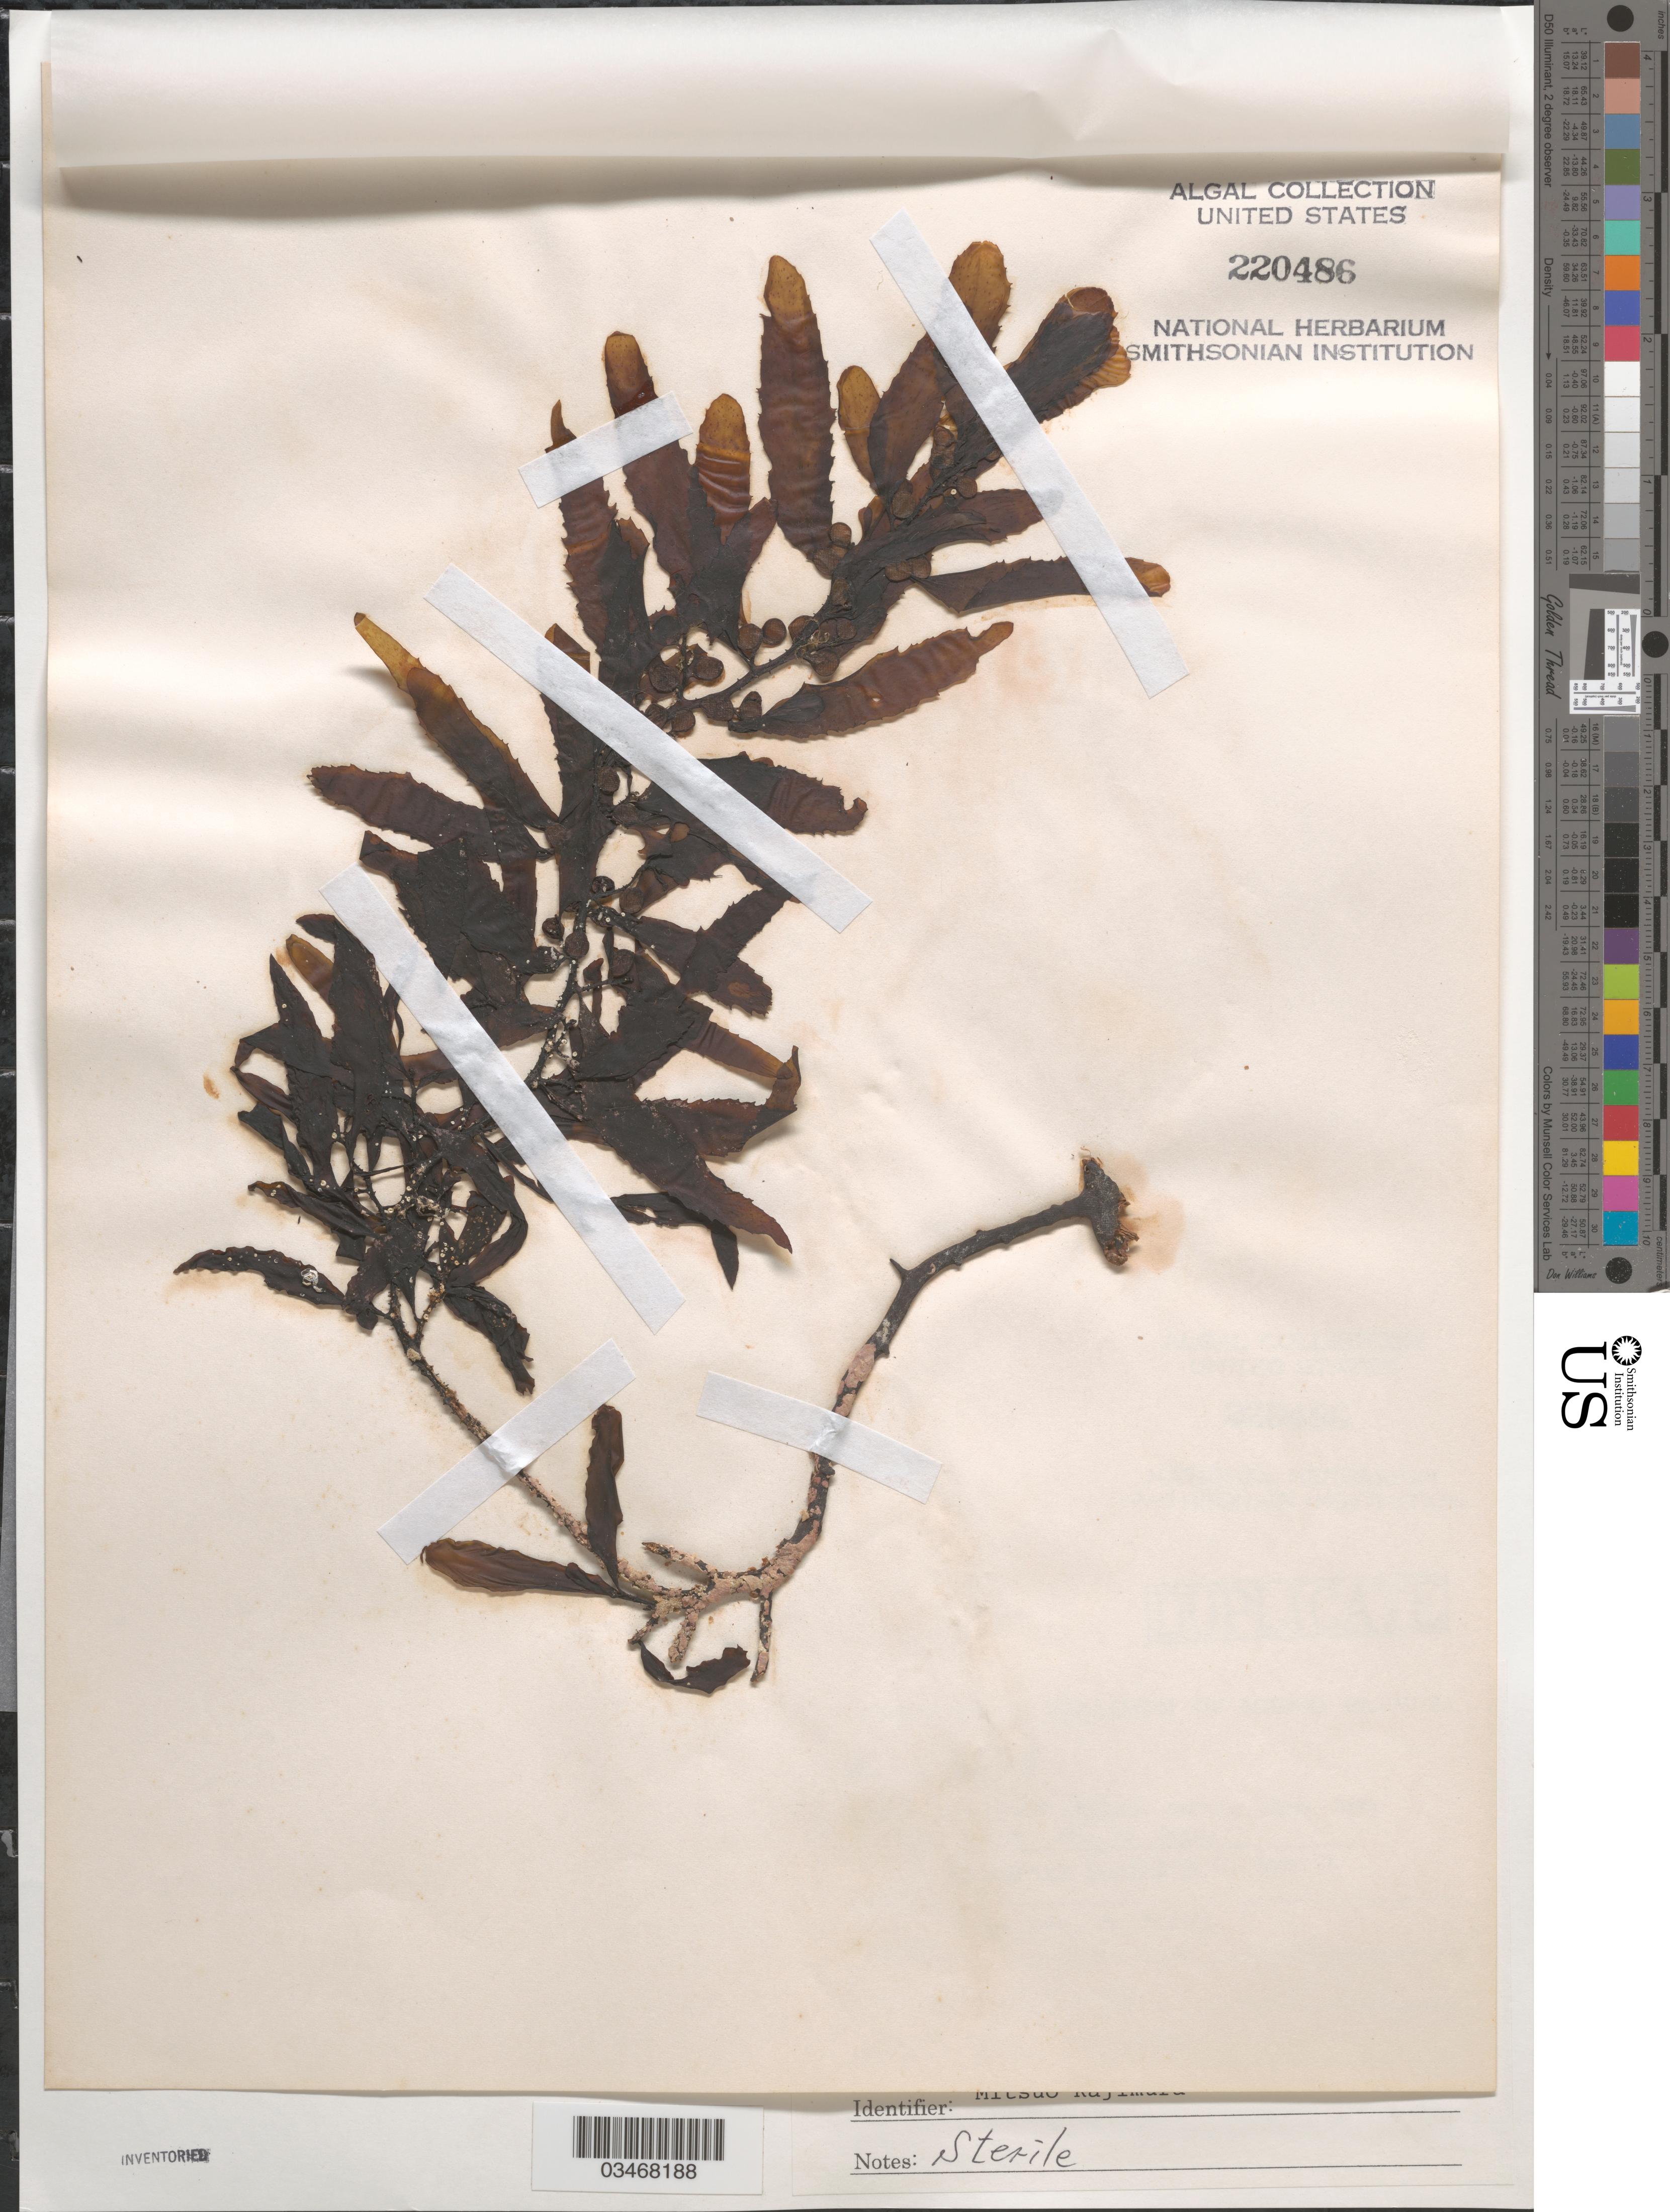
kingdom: Chromista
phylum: Ochrophyta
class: Phaeophyceae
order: Fucales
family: Sargassaceae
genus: Sargassum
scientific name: Sargassum confusum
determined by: Kajimura, Mitsuo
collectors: M. Kajimura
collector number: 3524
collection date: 1986-10-02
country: Japan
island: Oki Islands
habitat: Drifting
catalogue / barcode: US 220486